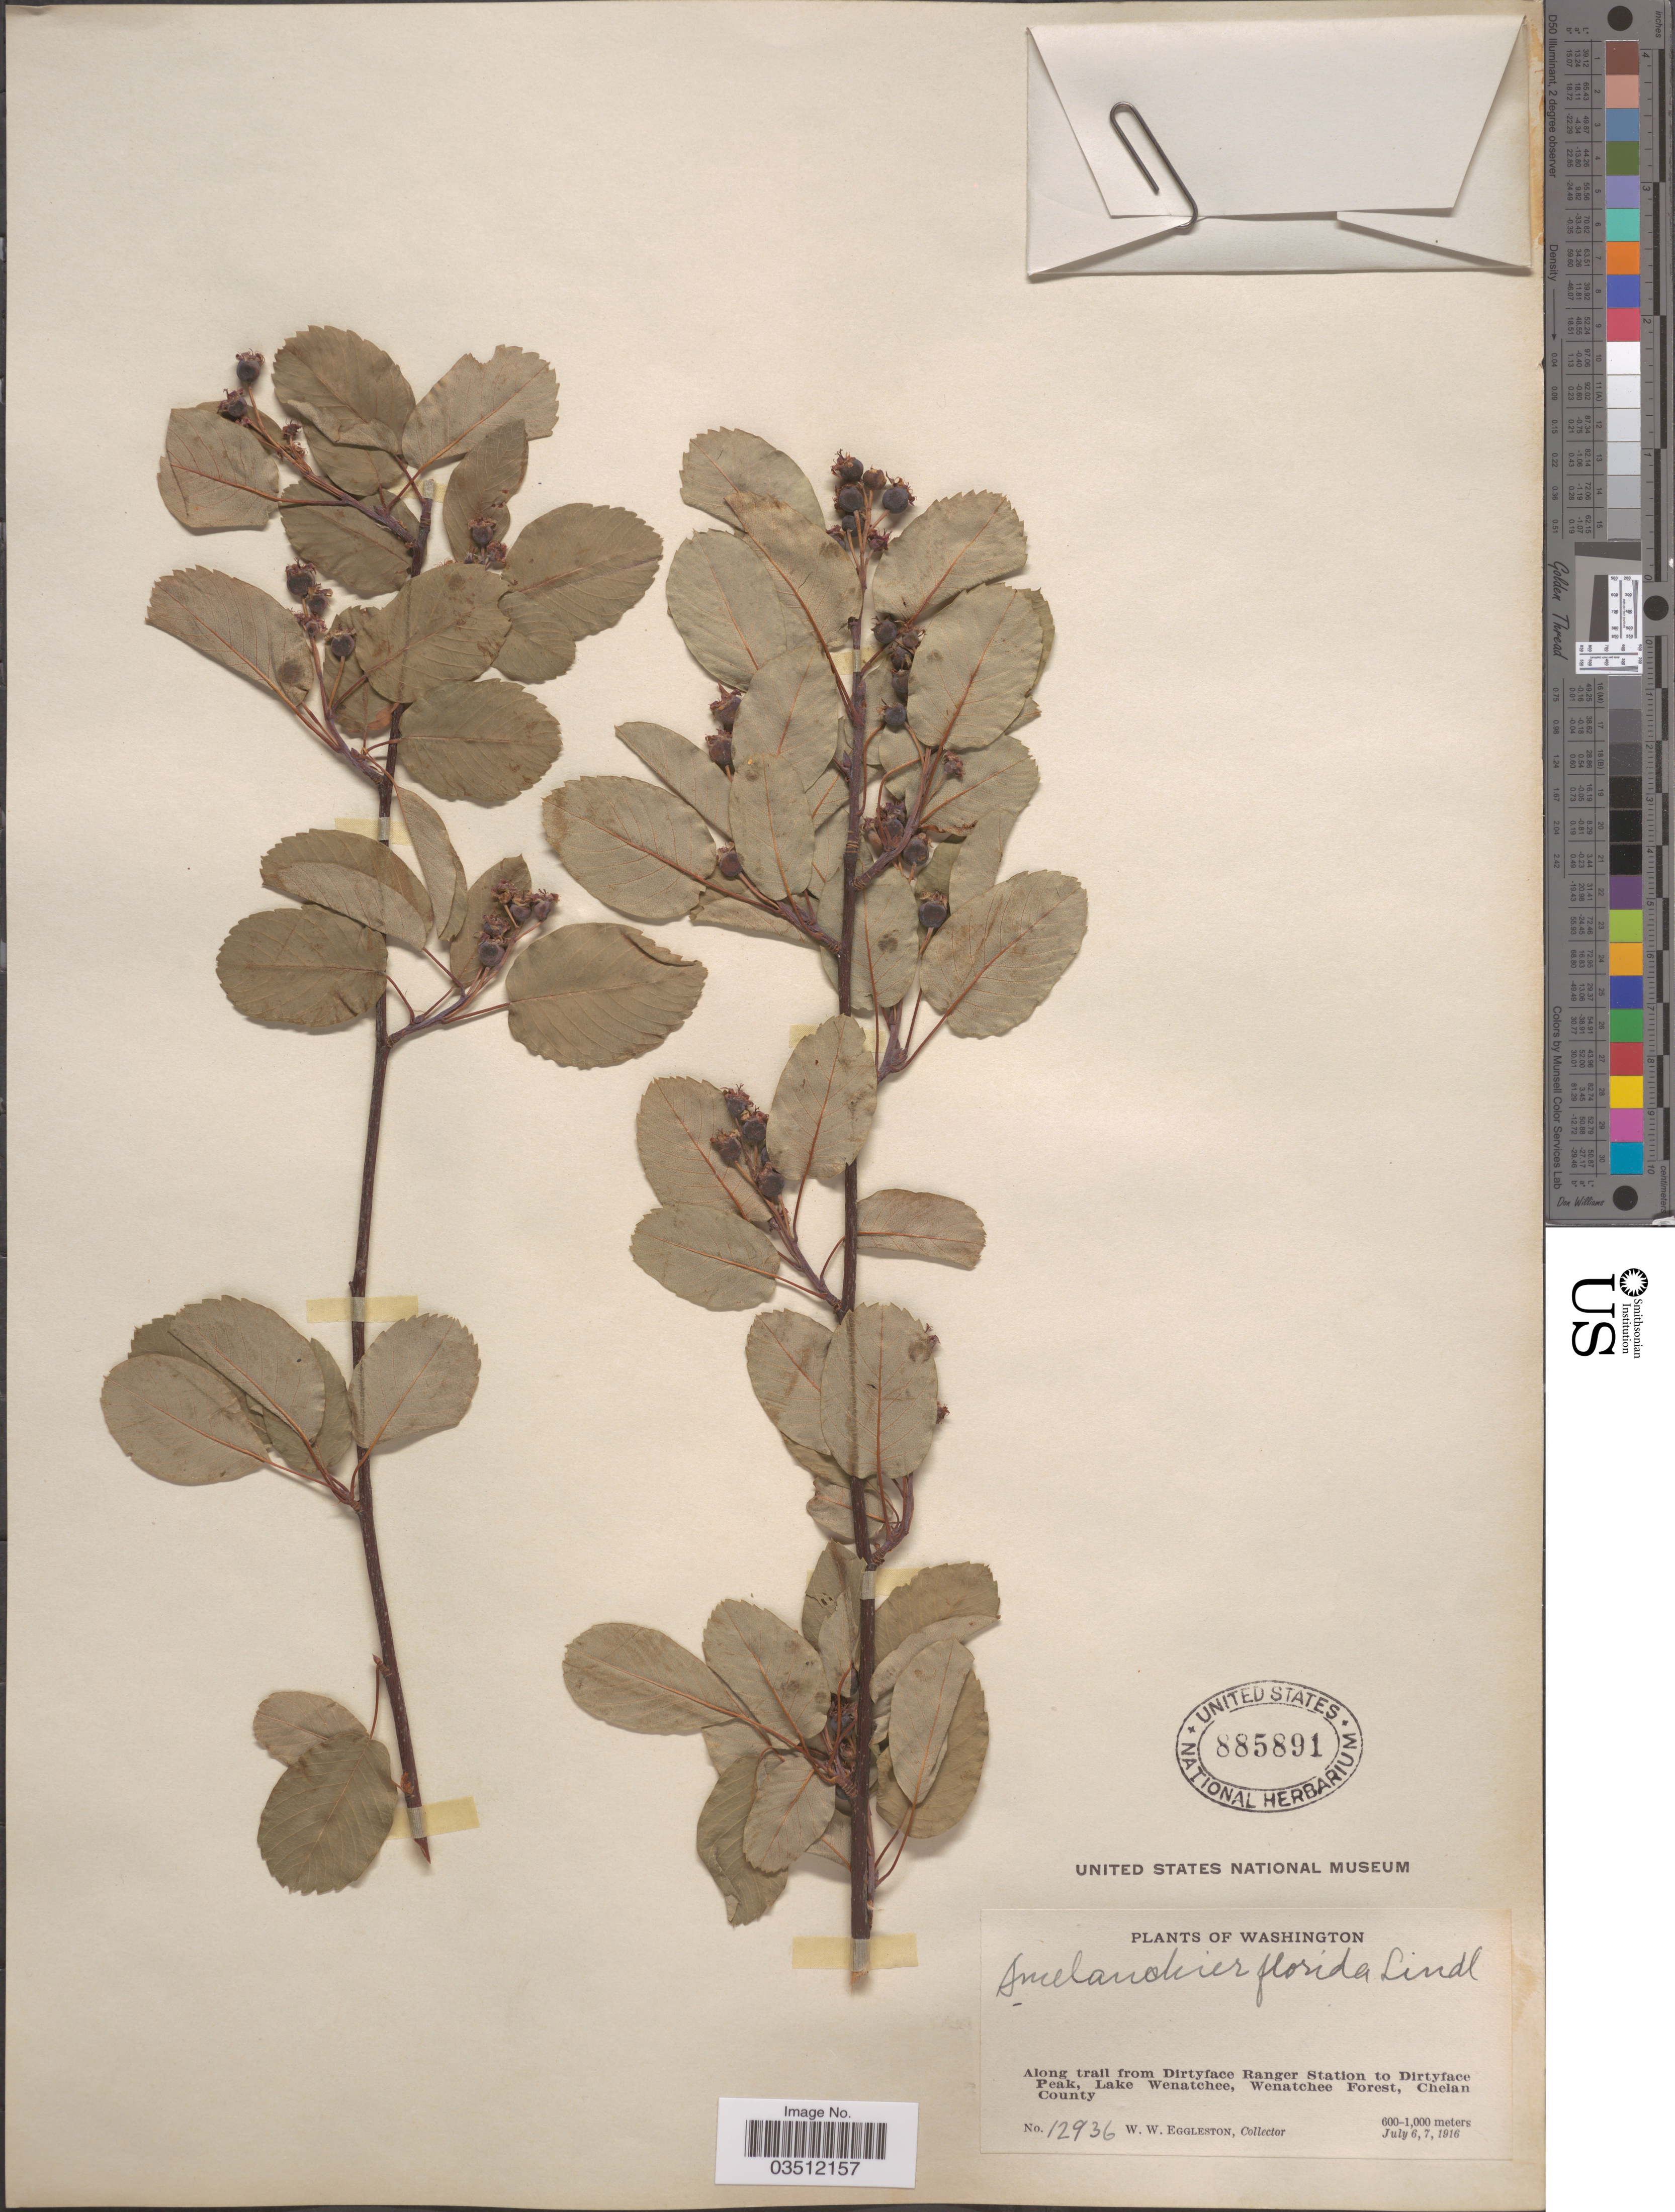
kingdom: Plantae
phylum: Tracheophyta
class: Magnoliopsida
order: Rosales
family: Rosaceae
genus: Amelanchier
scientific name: Amelanchier florida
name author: Lindl.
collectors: W. W. Eggleston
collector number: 12936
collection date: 1916-07-06/1916-07-07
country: United States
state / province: Washington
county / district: Chelan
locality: Along trail from Dirtyface Ranger Station to Dirtyface Peak, Lake Wenatchee, Wenatchee Forest, Chelan County.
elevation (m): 600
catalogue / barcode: US 885891